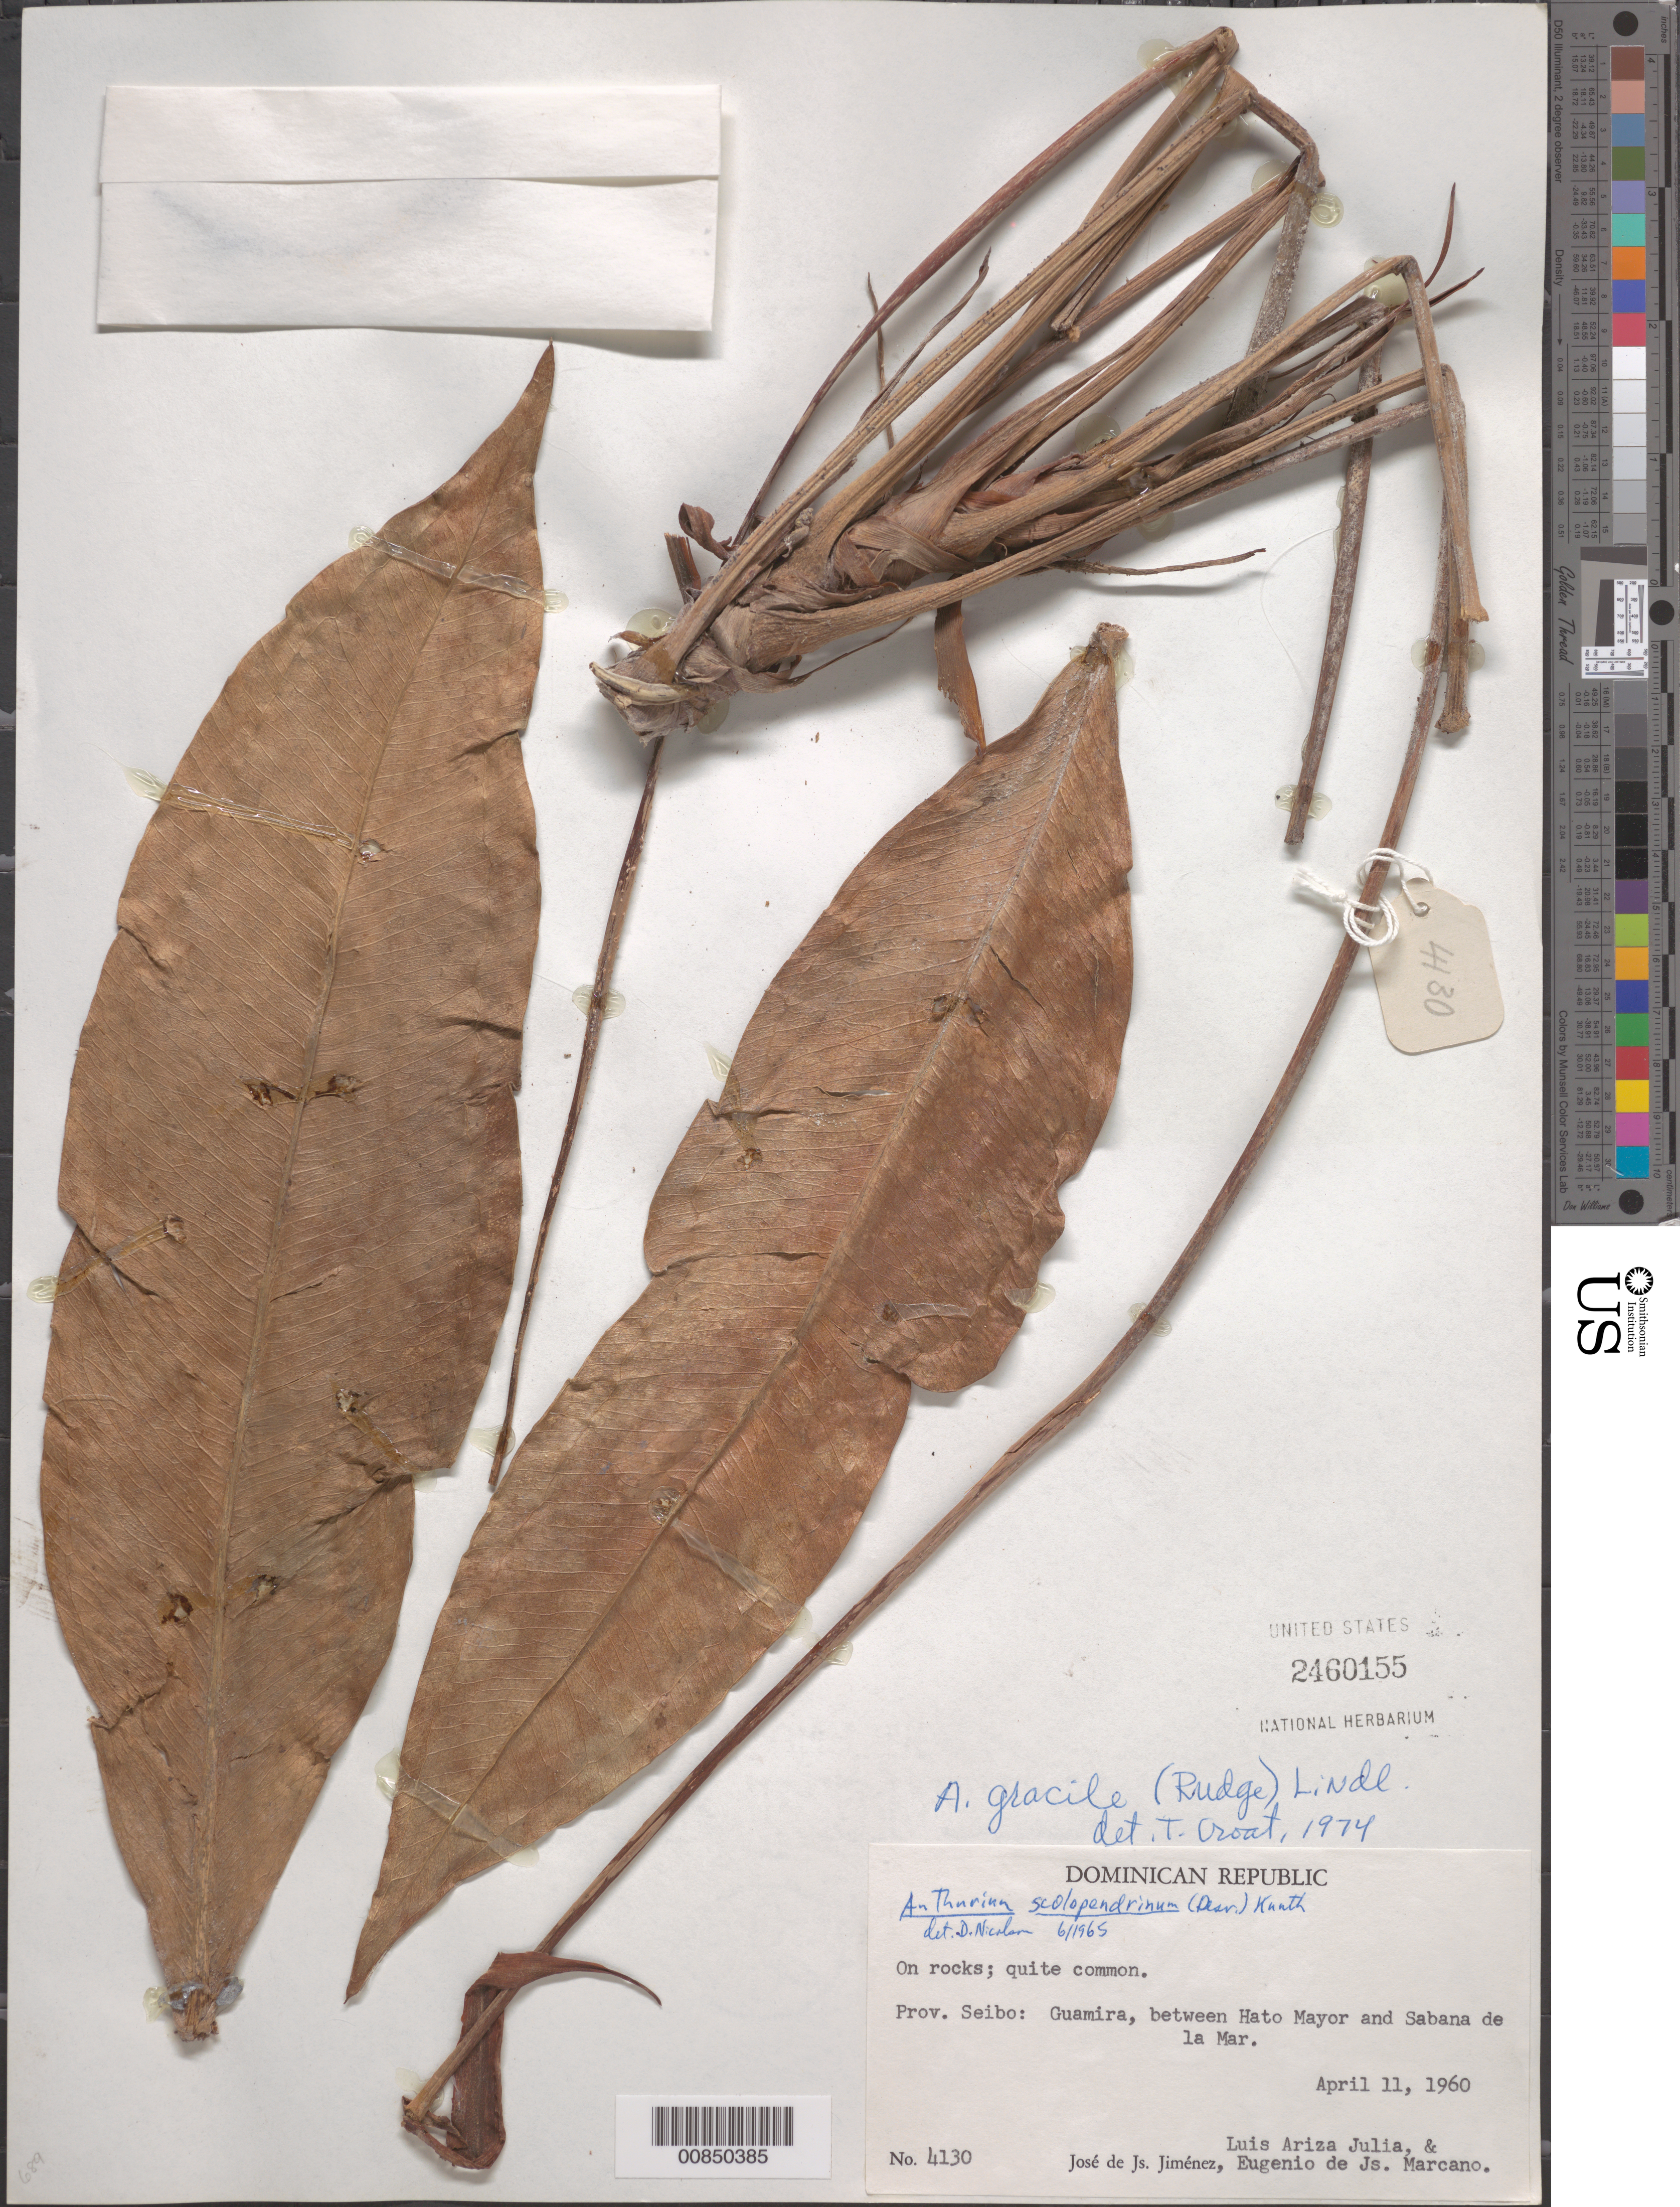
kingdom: Plantae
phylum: Tracheophyta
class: Liliopsida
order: Alismatales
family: Araceae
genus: Anthurium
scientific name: Anthurium gracile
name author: (Rudge) Schott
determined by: Croat, Thomas B., Missouri Botanical Garden (MO)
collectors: J. J. Jiménez Almonte, E. J. Marcano F. & L. Ariza-Julia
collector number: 4130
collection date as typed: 11 Apr 1960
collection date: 1960-04-11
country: Dominican Republic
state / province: El Seibo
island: Hispaniola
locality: Guamira, between Hato Mayor and Sabana de la Mar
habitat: On rocks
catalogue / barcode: US 2460155